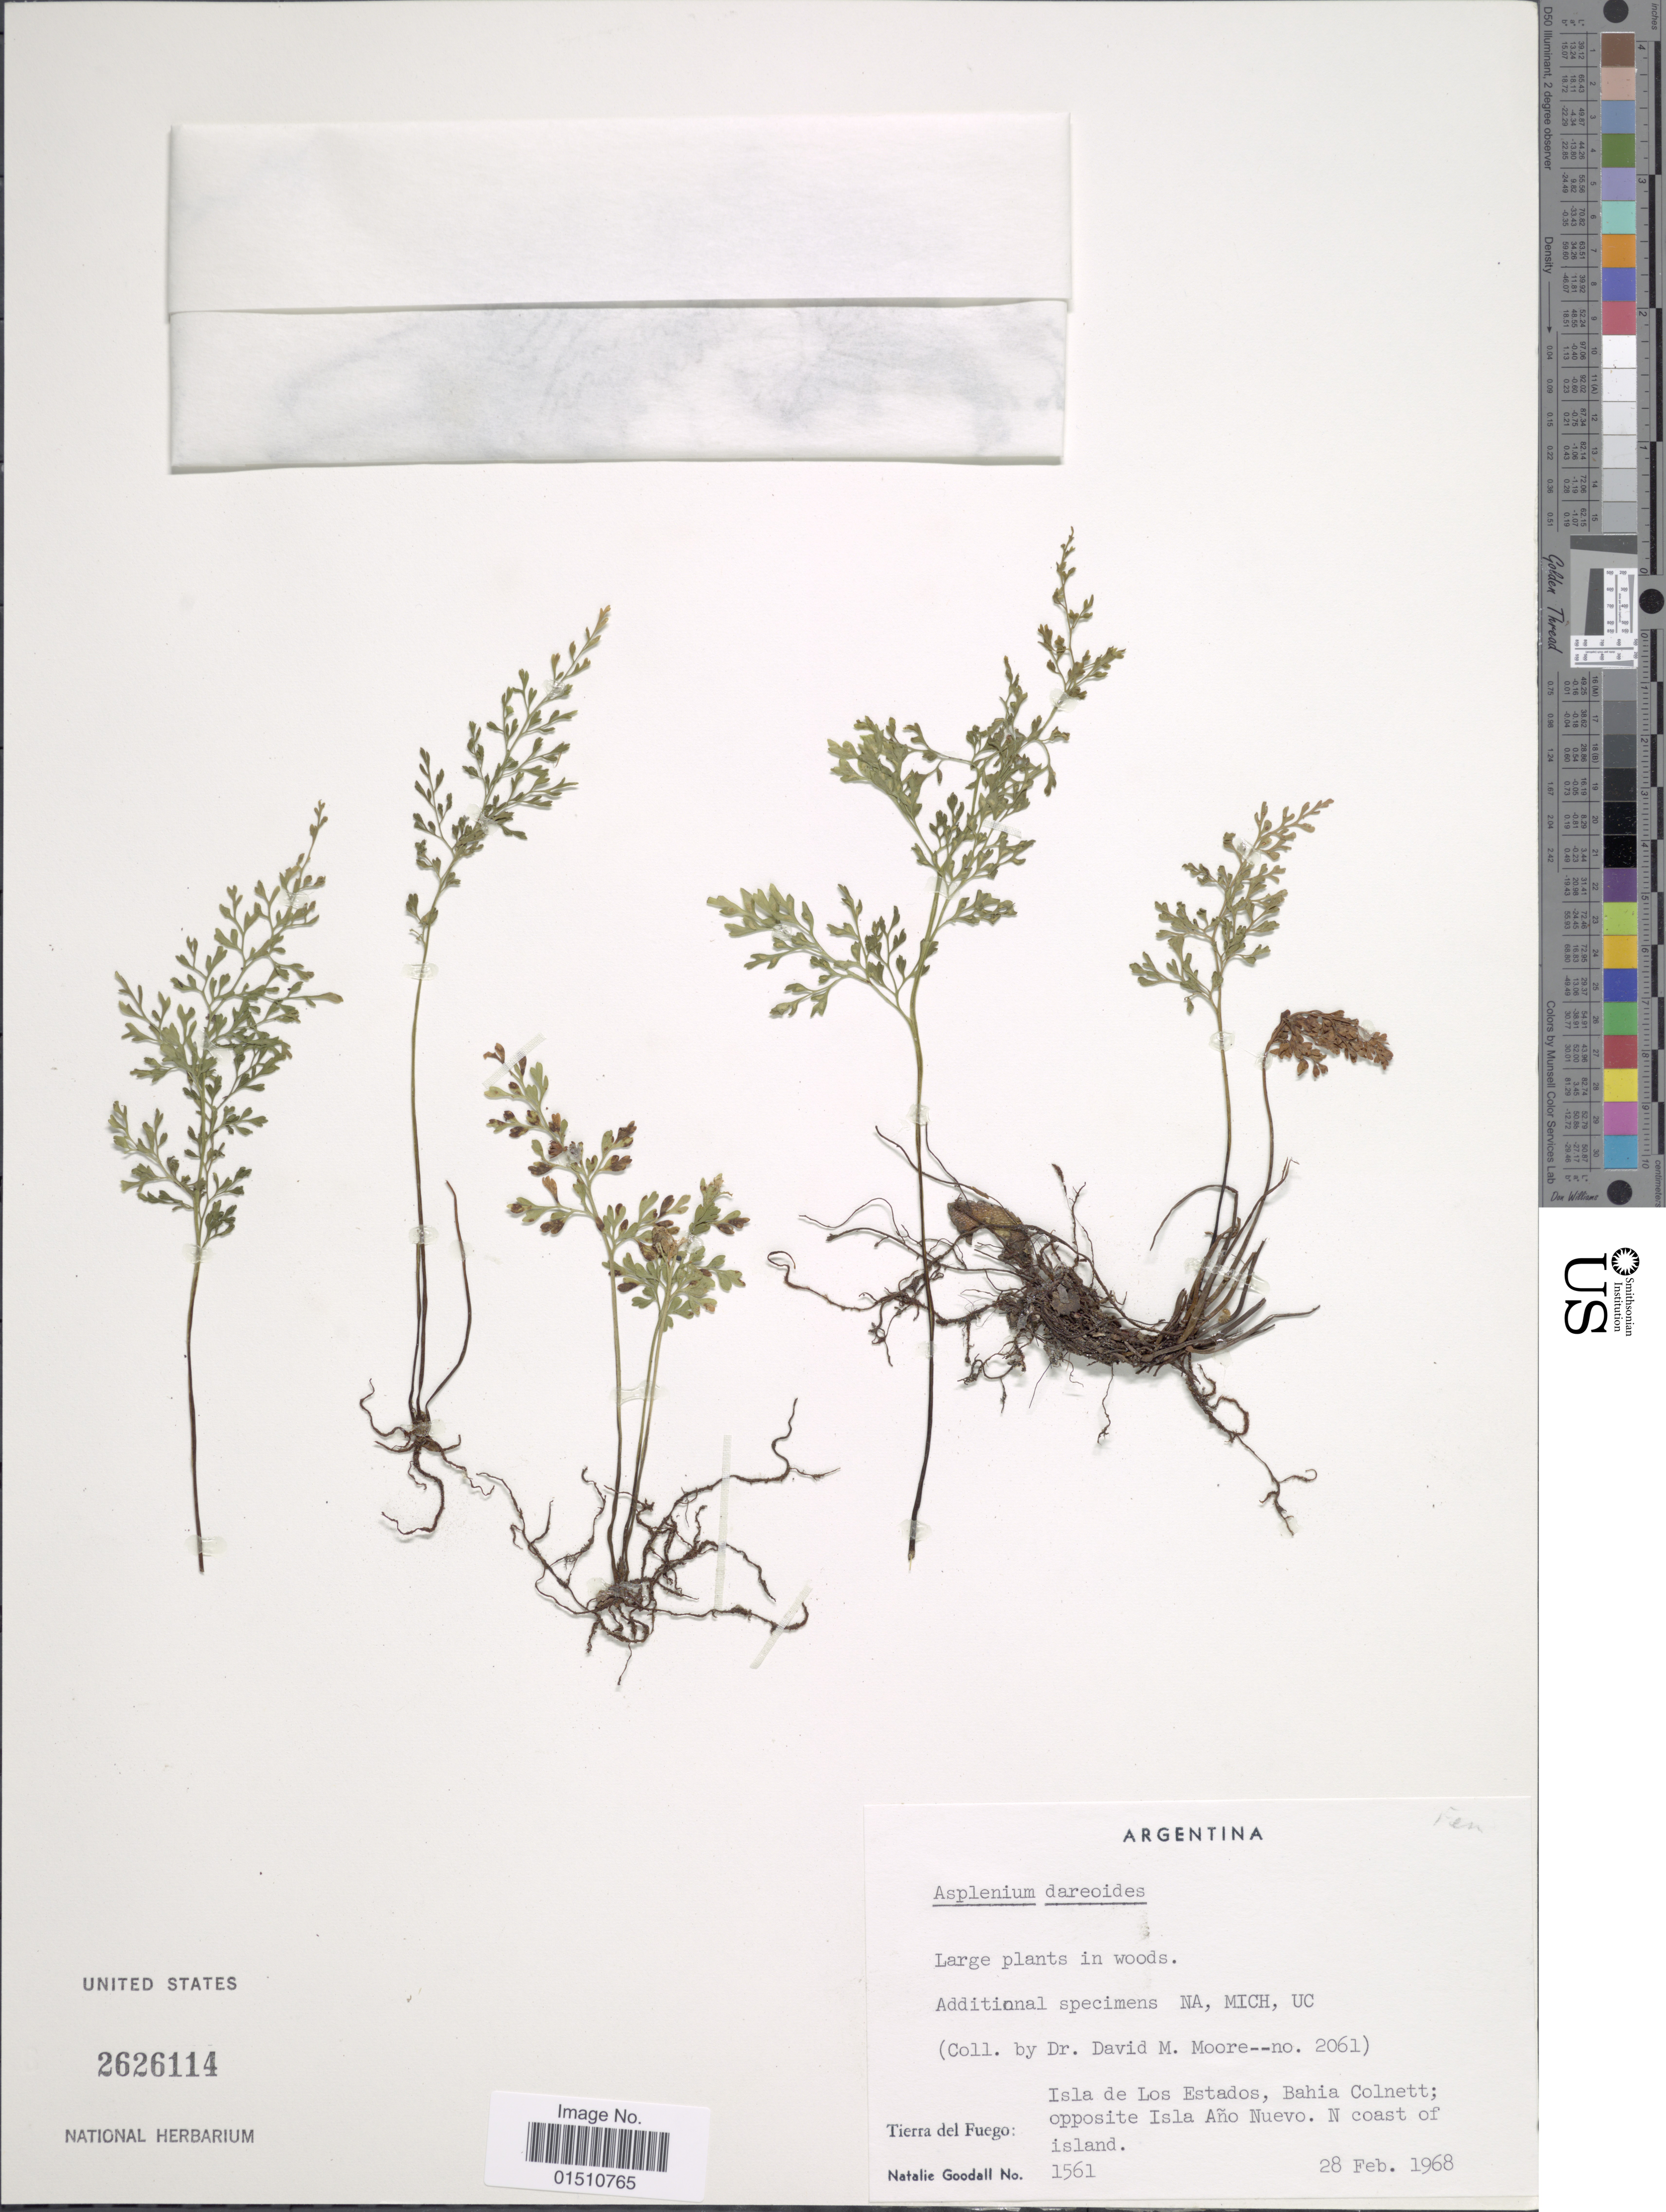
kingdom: Plantae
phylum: Tracheophyta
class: Polypodiopsida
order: Polypodiales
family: Aspleniaceae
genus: Asplenium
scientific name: Asplenium dareoides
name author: Desv.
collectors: D. Moore & N. Goodall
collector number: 2061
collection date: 1968-02-28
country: Argentina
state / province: Tierra del Fuego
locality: Argentina, Isla de Los Estados, Bahia Colnett; opposite Isla Ano Nuevo. N coast of island.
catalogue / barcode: US 2626114